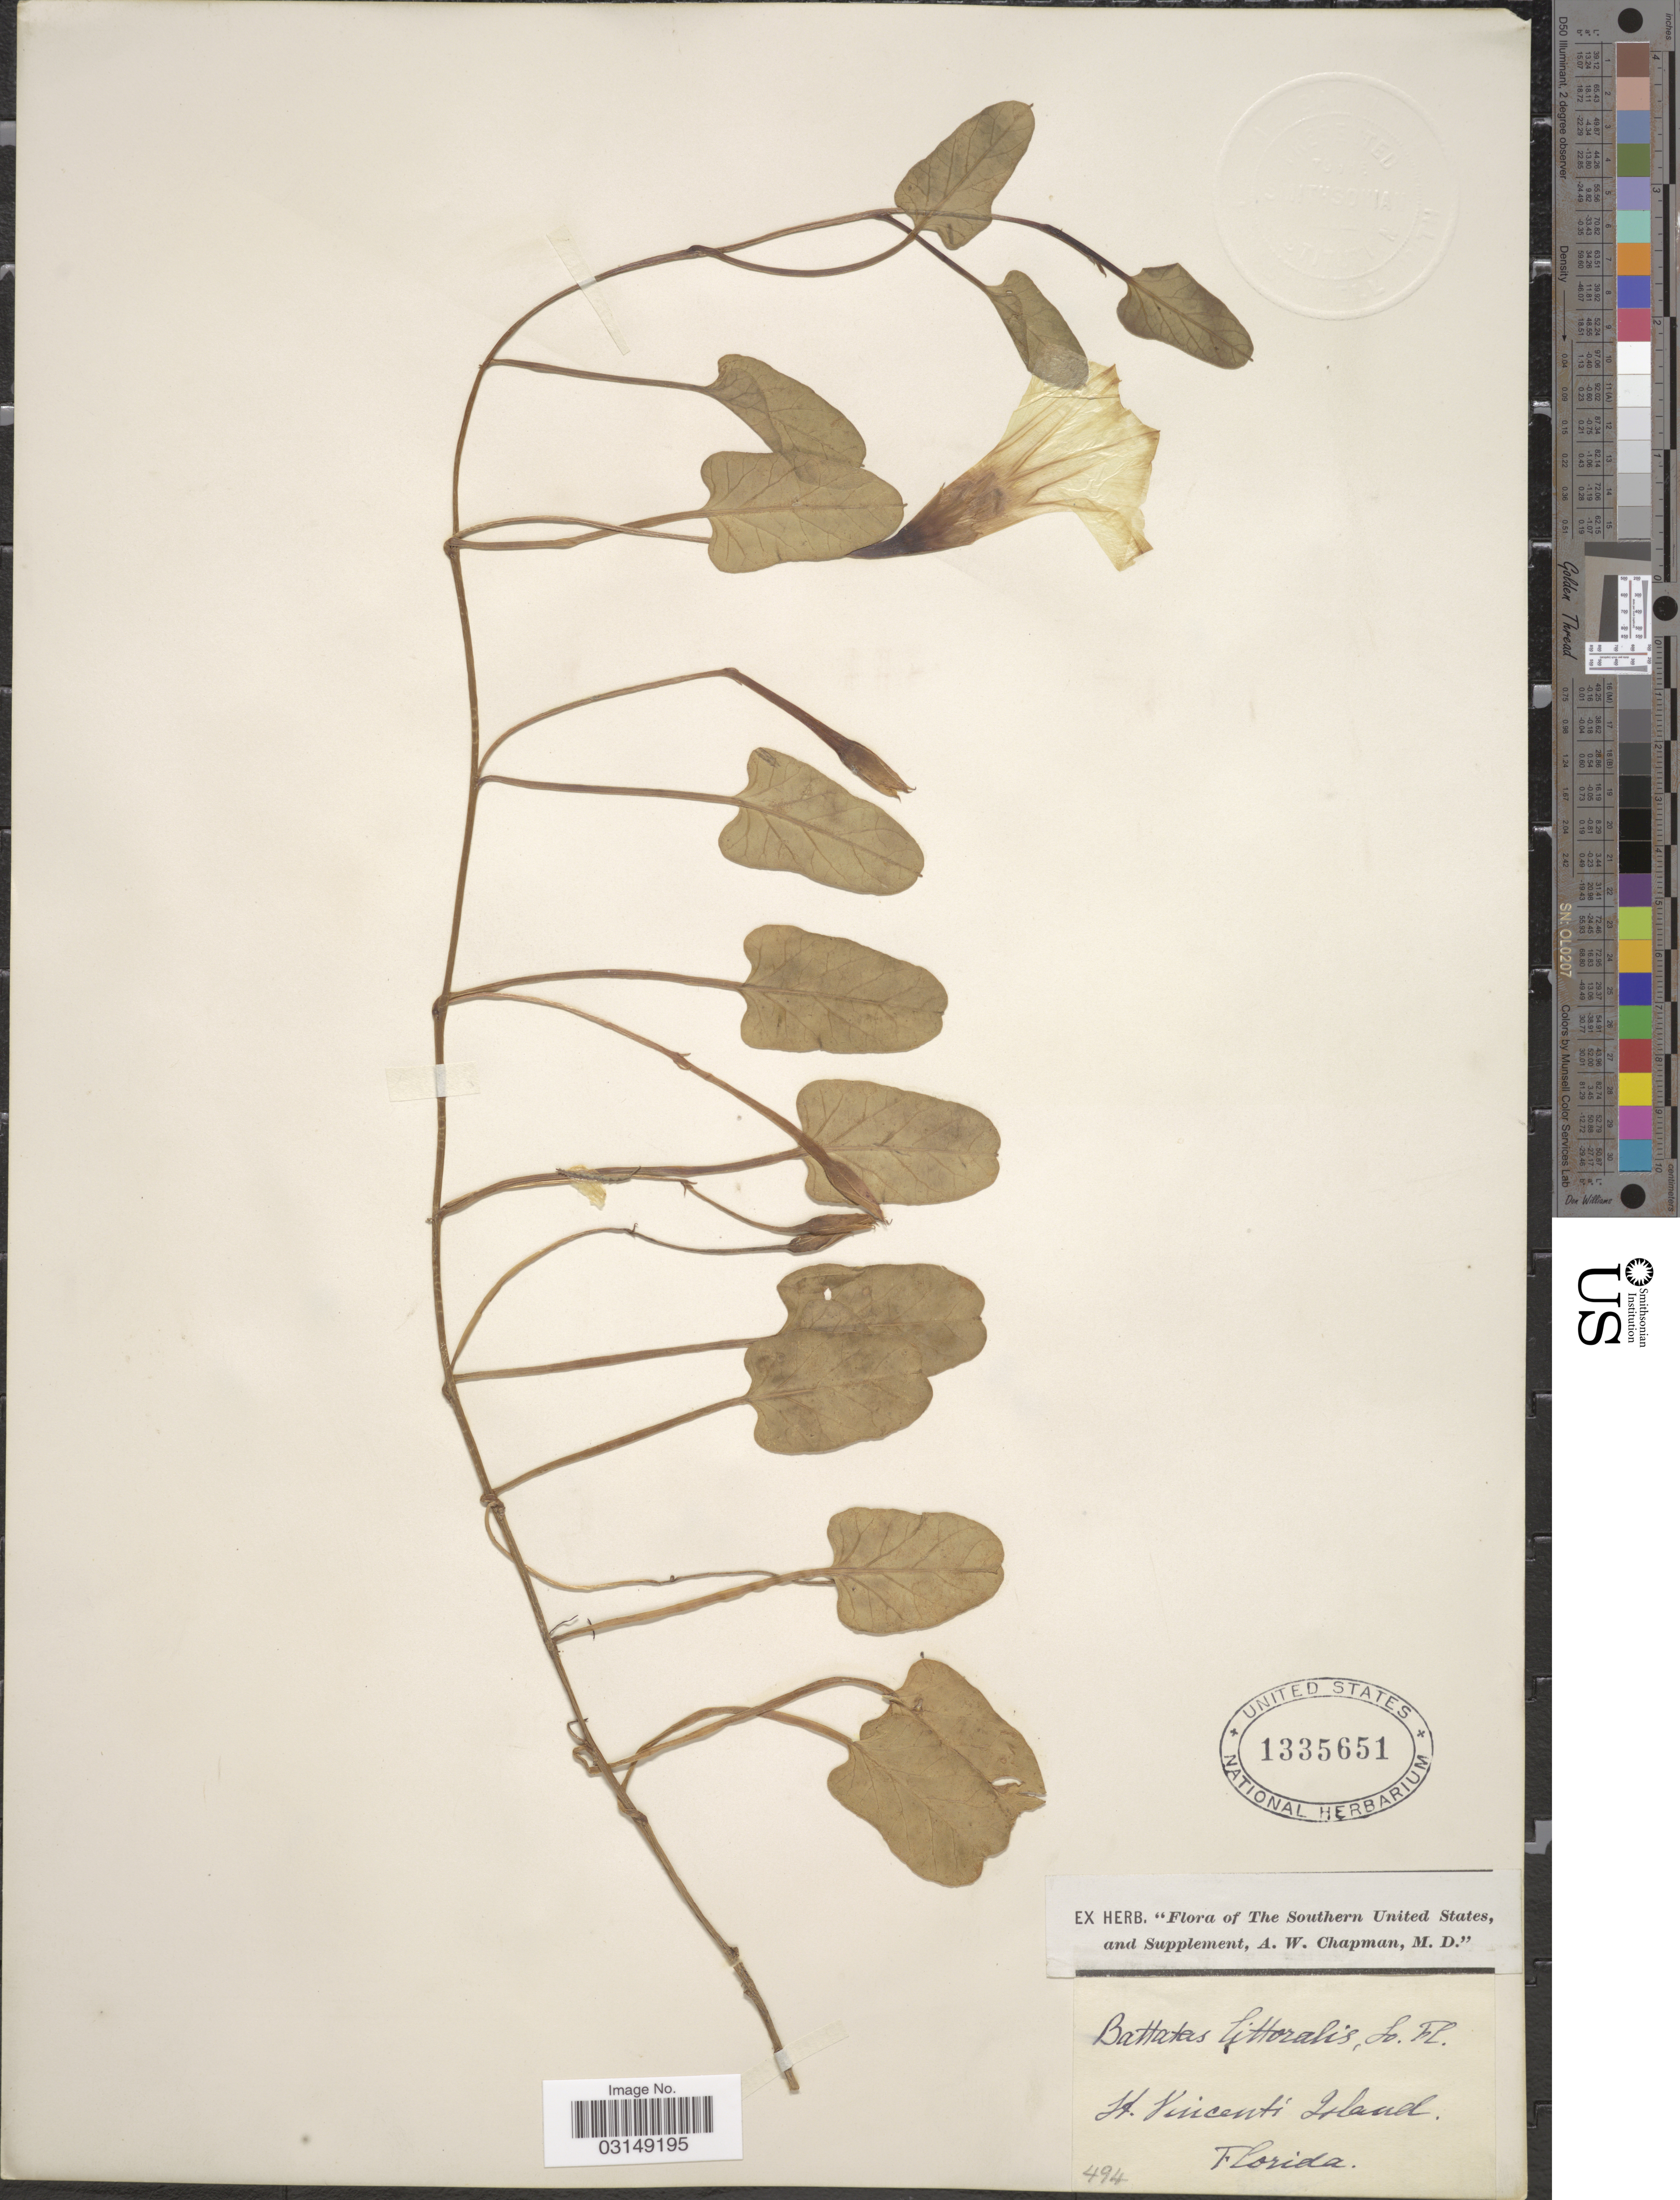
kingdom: Plantae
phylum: Tracheophyta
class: Magnoliopsida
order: Solanales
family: Convolvulaceae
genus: Ipomoea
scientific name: Ipomoea stolonifera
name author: (Cirillo) J.F. Gmel.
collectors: ex herb. A.W. Chapman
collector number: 494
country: United States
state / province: Florida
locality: St. Vincenti Island. The Southern United States, and Supplement.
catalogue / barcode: US 1335651